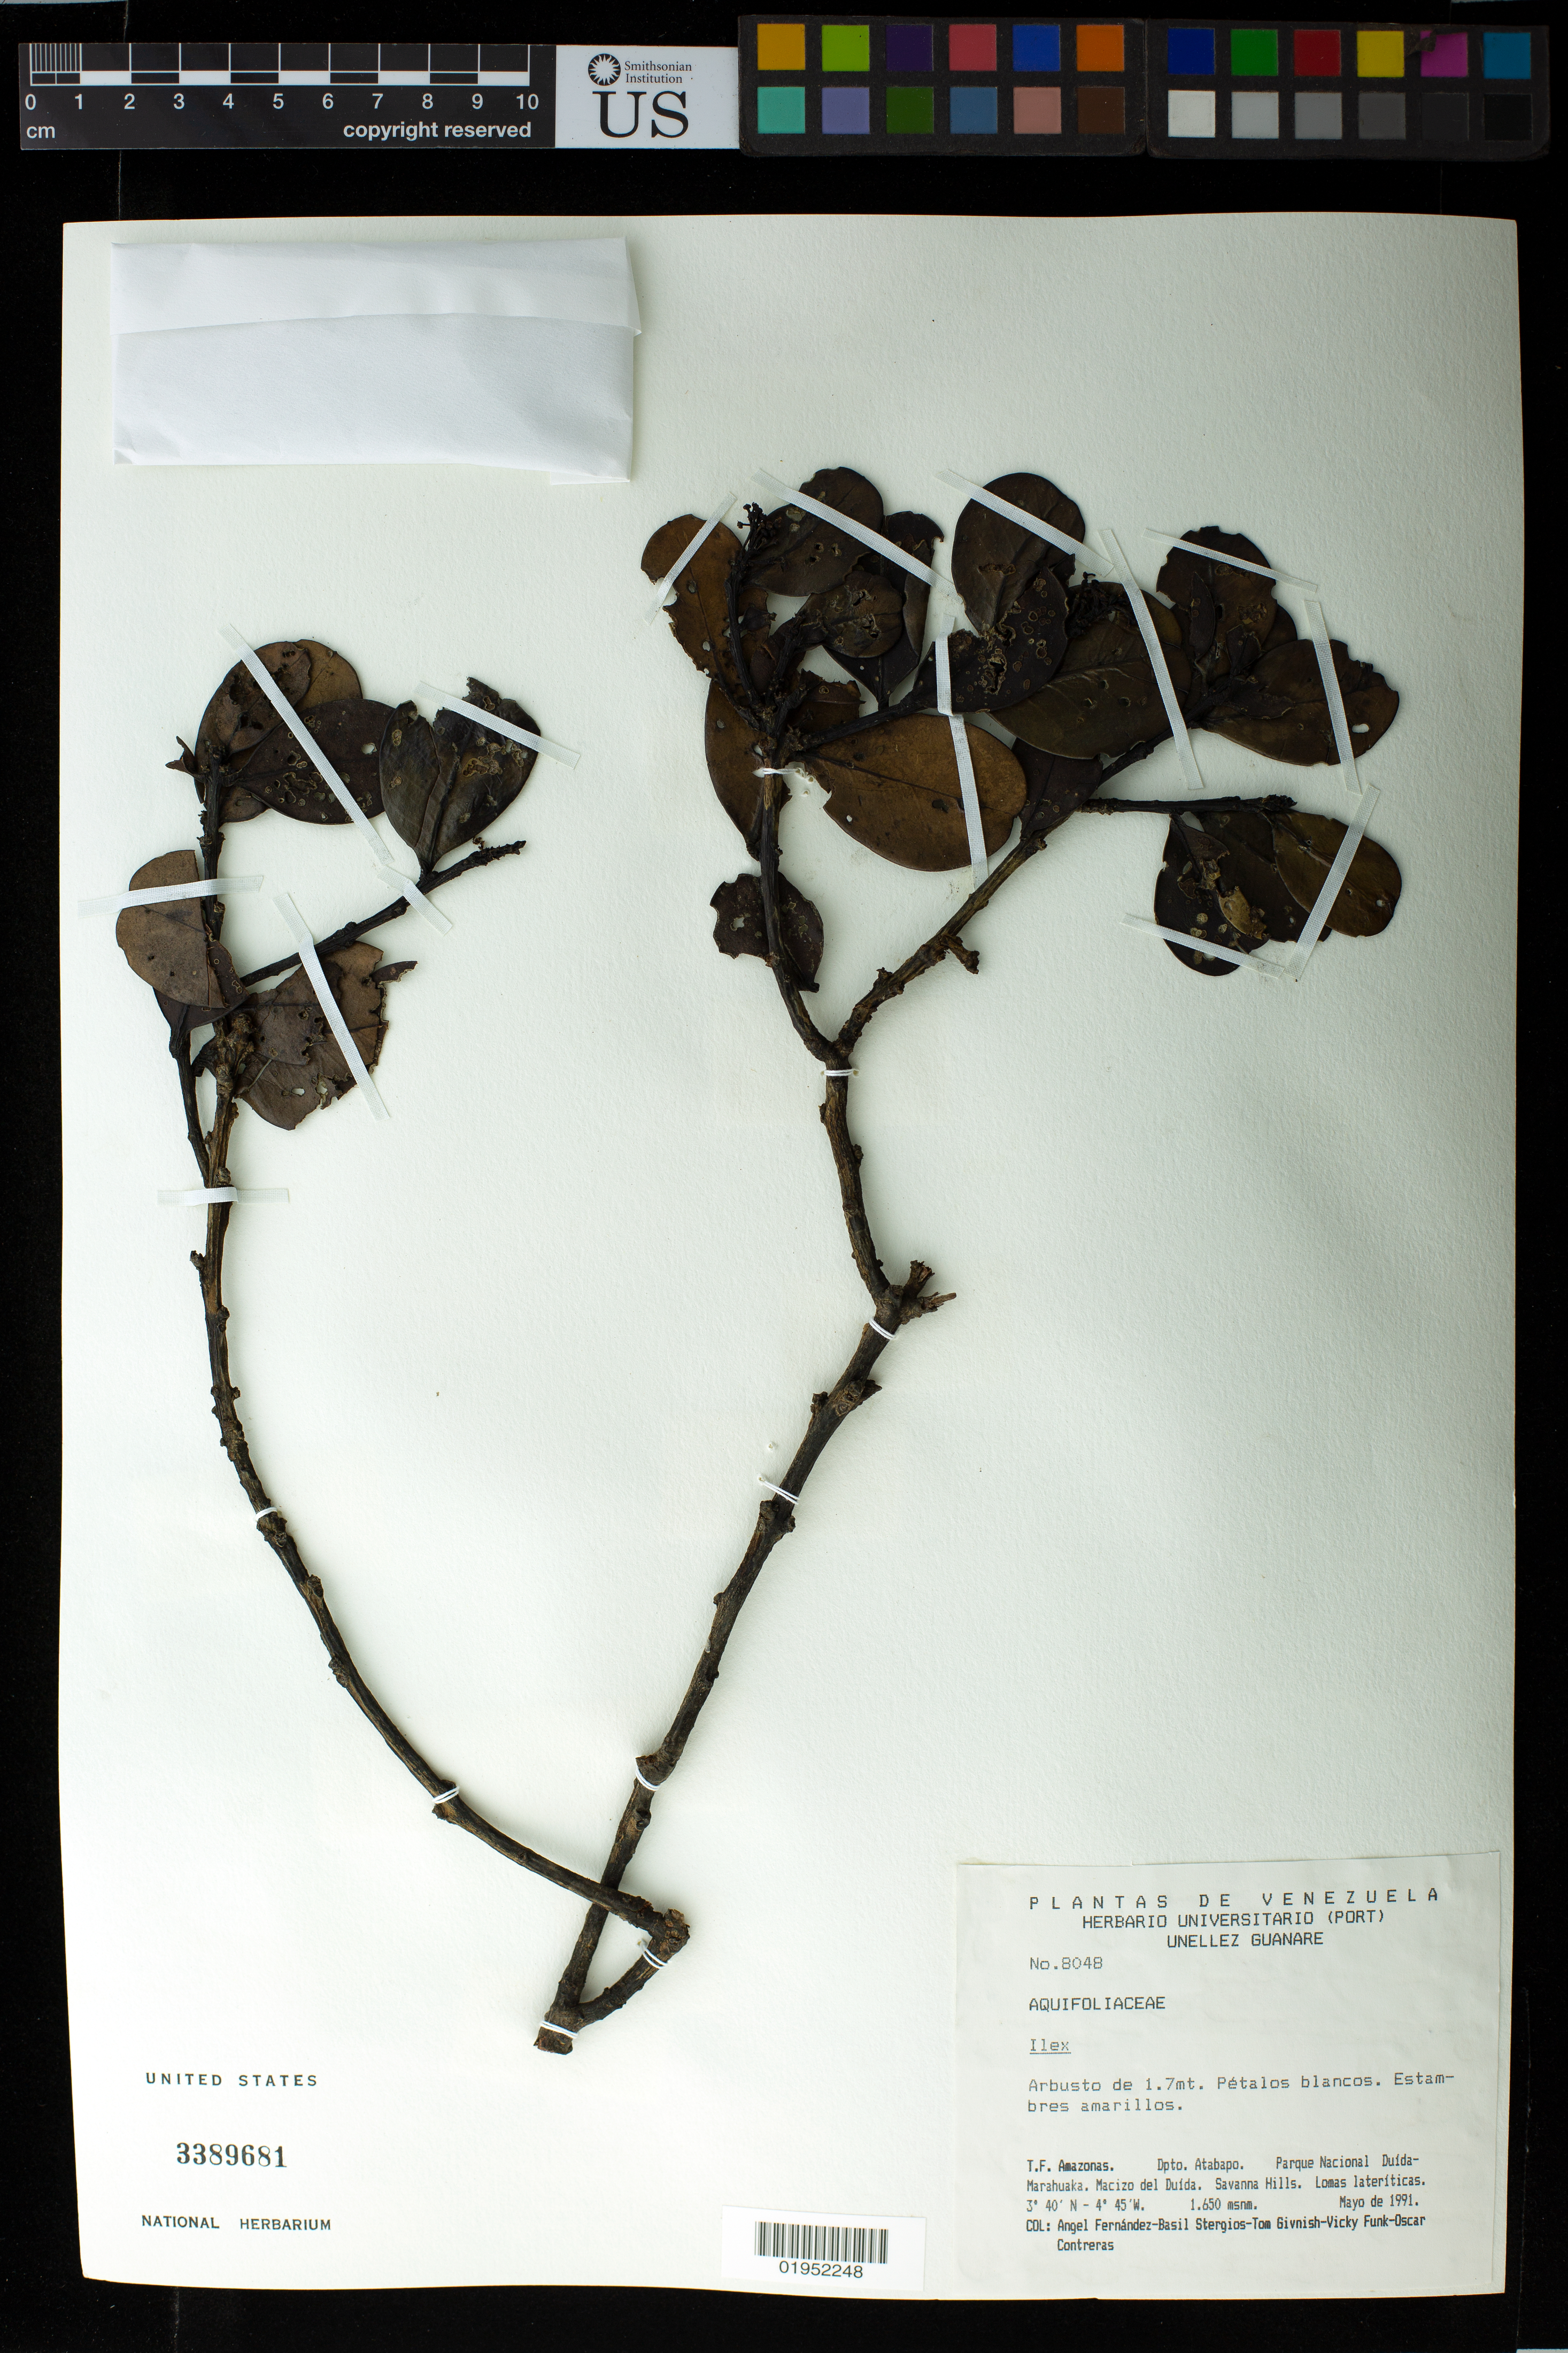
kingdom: Plantae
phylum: Tracheophyta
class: Magnoliopsida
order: Aquifoliales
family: Aquifoliaceae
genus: Ilex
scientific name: Ilex sp.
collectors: A. Fernández, B. G. Stergios, T. J. Givnish, V. Funk & O. Contreras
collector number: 8048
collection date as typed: Apr 1991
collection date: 1991-04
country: Venezuela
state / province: Amazonas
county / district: Atabapo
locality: Parque National Duida-Marahuaka, Macizo del Duida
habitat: Lomas lateriticas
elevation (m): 1650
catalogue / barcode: US 3389681